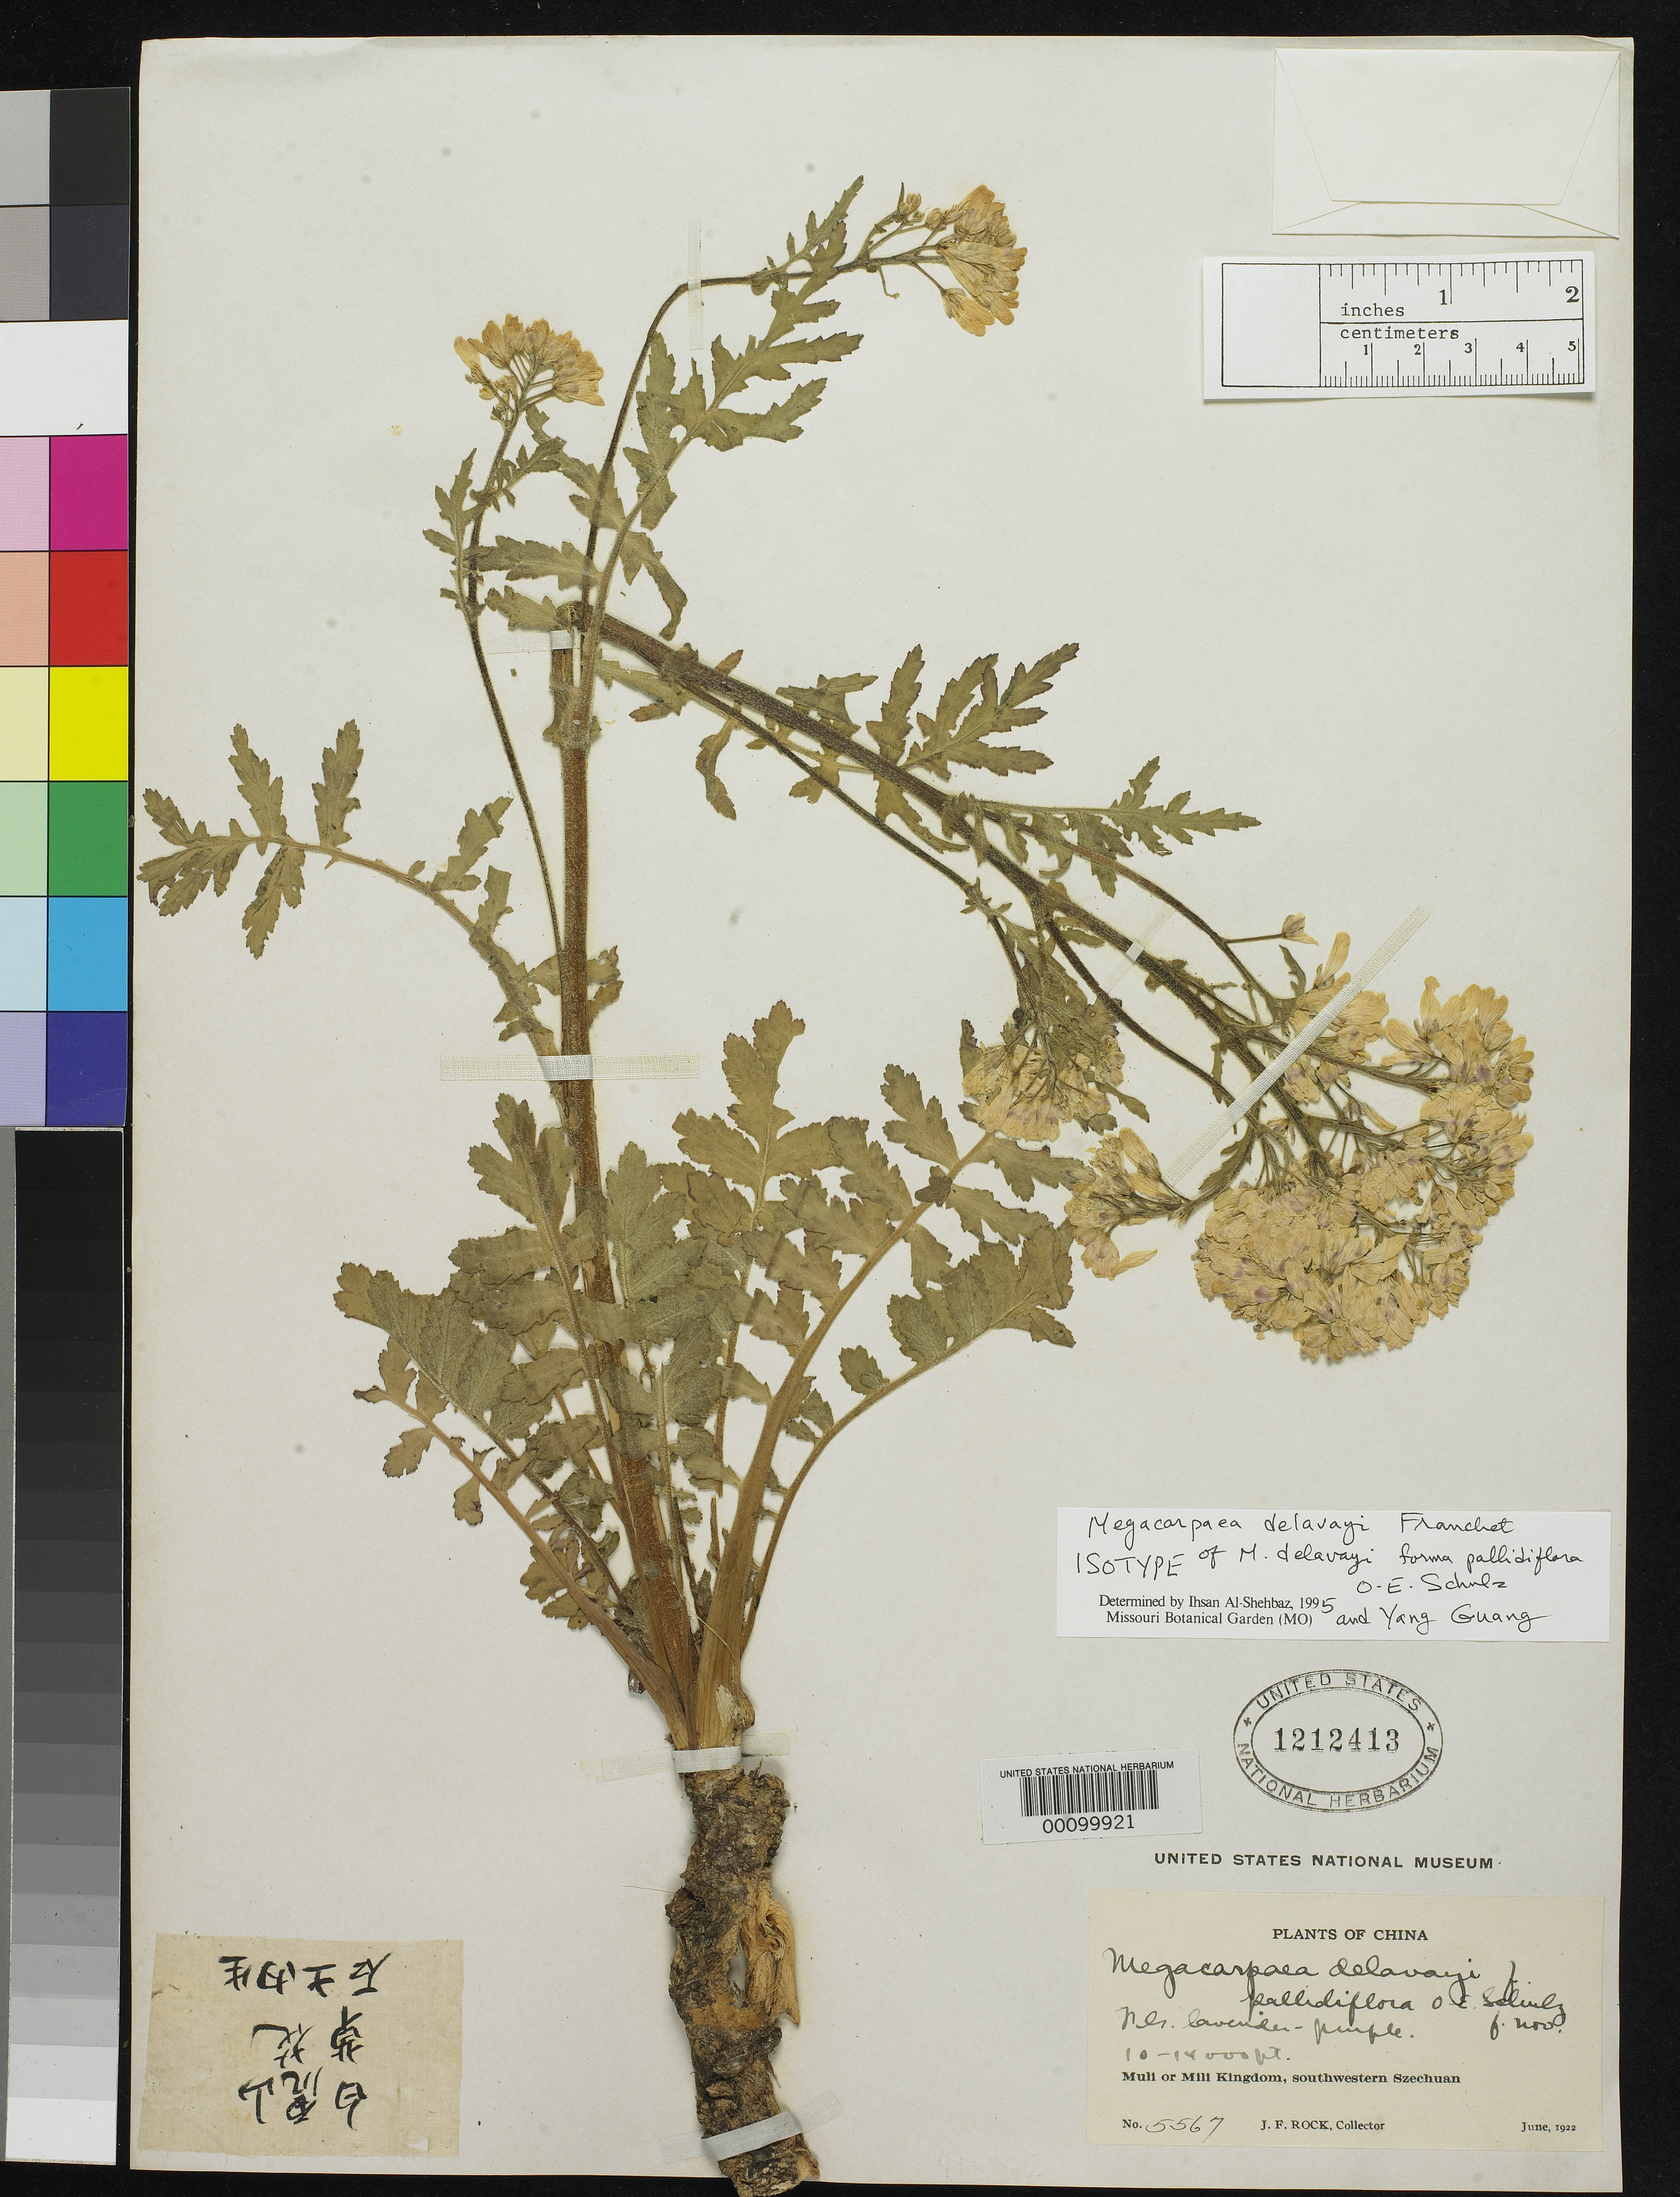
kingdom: Plantae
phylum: Tracheophyta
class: Magnoliopsida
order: Brassicales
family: Brassicaceae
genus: Megacarpaea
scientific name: Megacarpaea delavayi f. pallidiflora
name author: O.E. Schulz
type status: Isotype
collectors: J. F. Rock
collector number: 5567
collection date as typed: Jun 1923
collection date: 1923-06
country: China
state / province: Sichuan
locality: Muli Kingdom.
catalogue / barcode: US 1212413